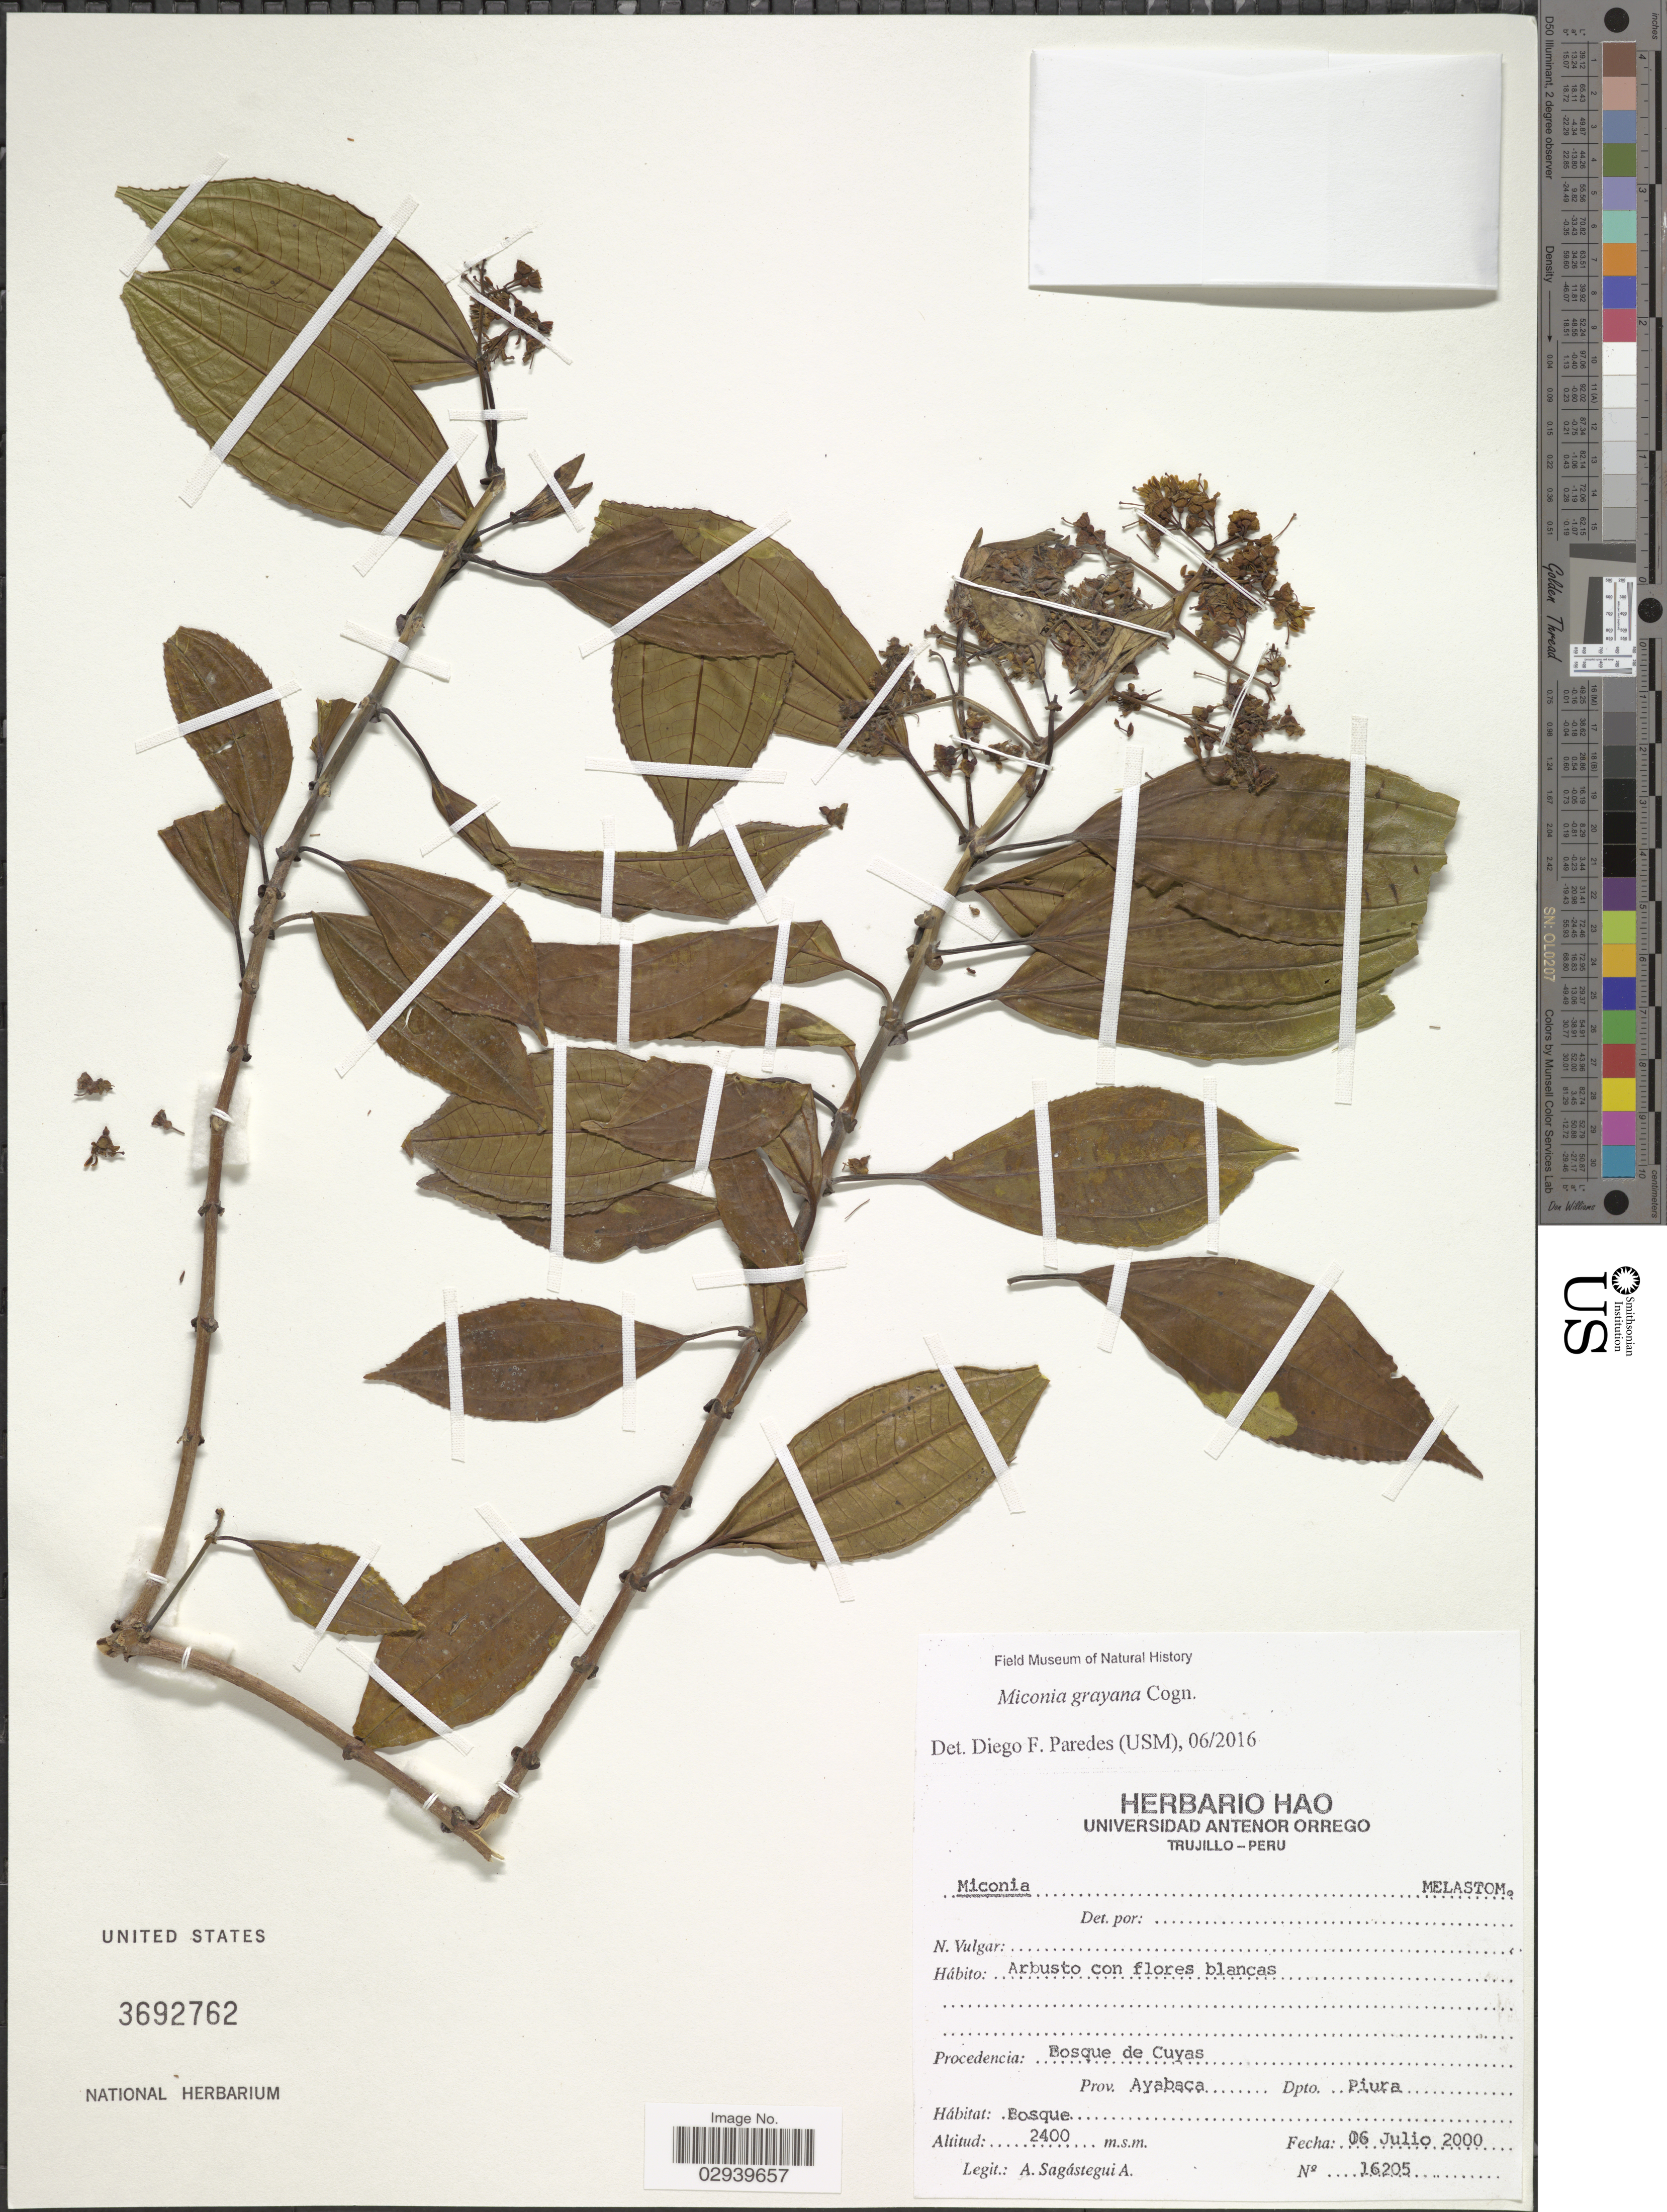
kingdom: Plantae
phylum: Tracheophyta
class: Magnoliopsida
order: Myrtales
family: Melastomataceae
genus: Miconia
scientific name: Miconia grayana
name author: Cogn.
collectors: A. Sagástegui A.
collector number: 16205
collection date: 2000-07-06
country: Peru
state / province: Piura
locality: Procedencia: Bosques de Cuyas, Prov. Ayabaca, Dpto. Piura.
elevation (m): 2400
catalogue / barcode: US 3692762